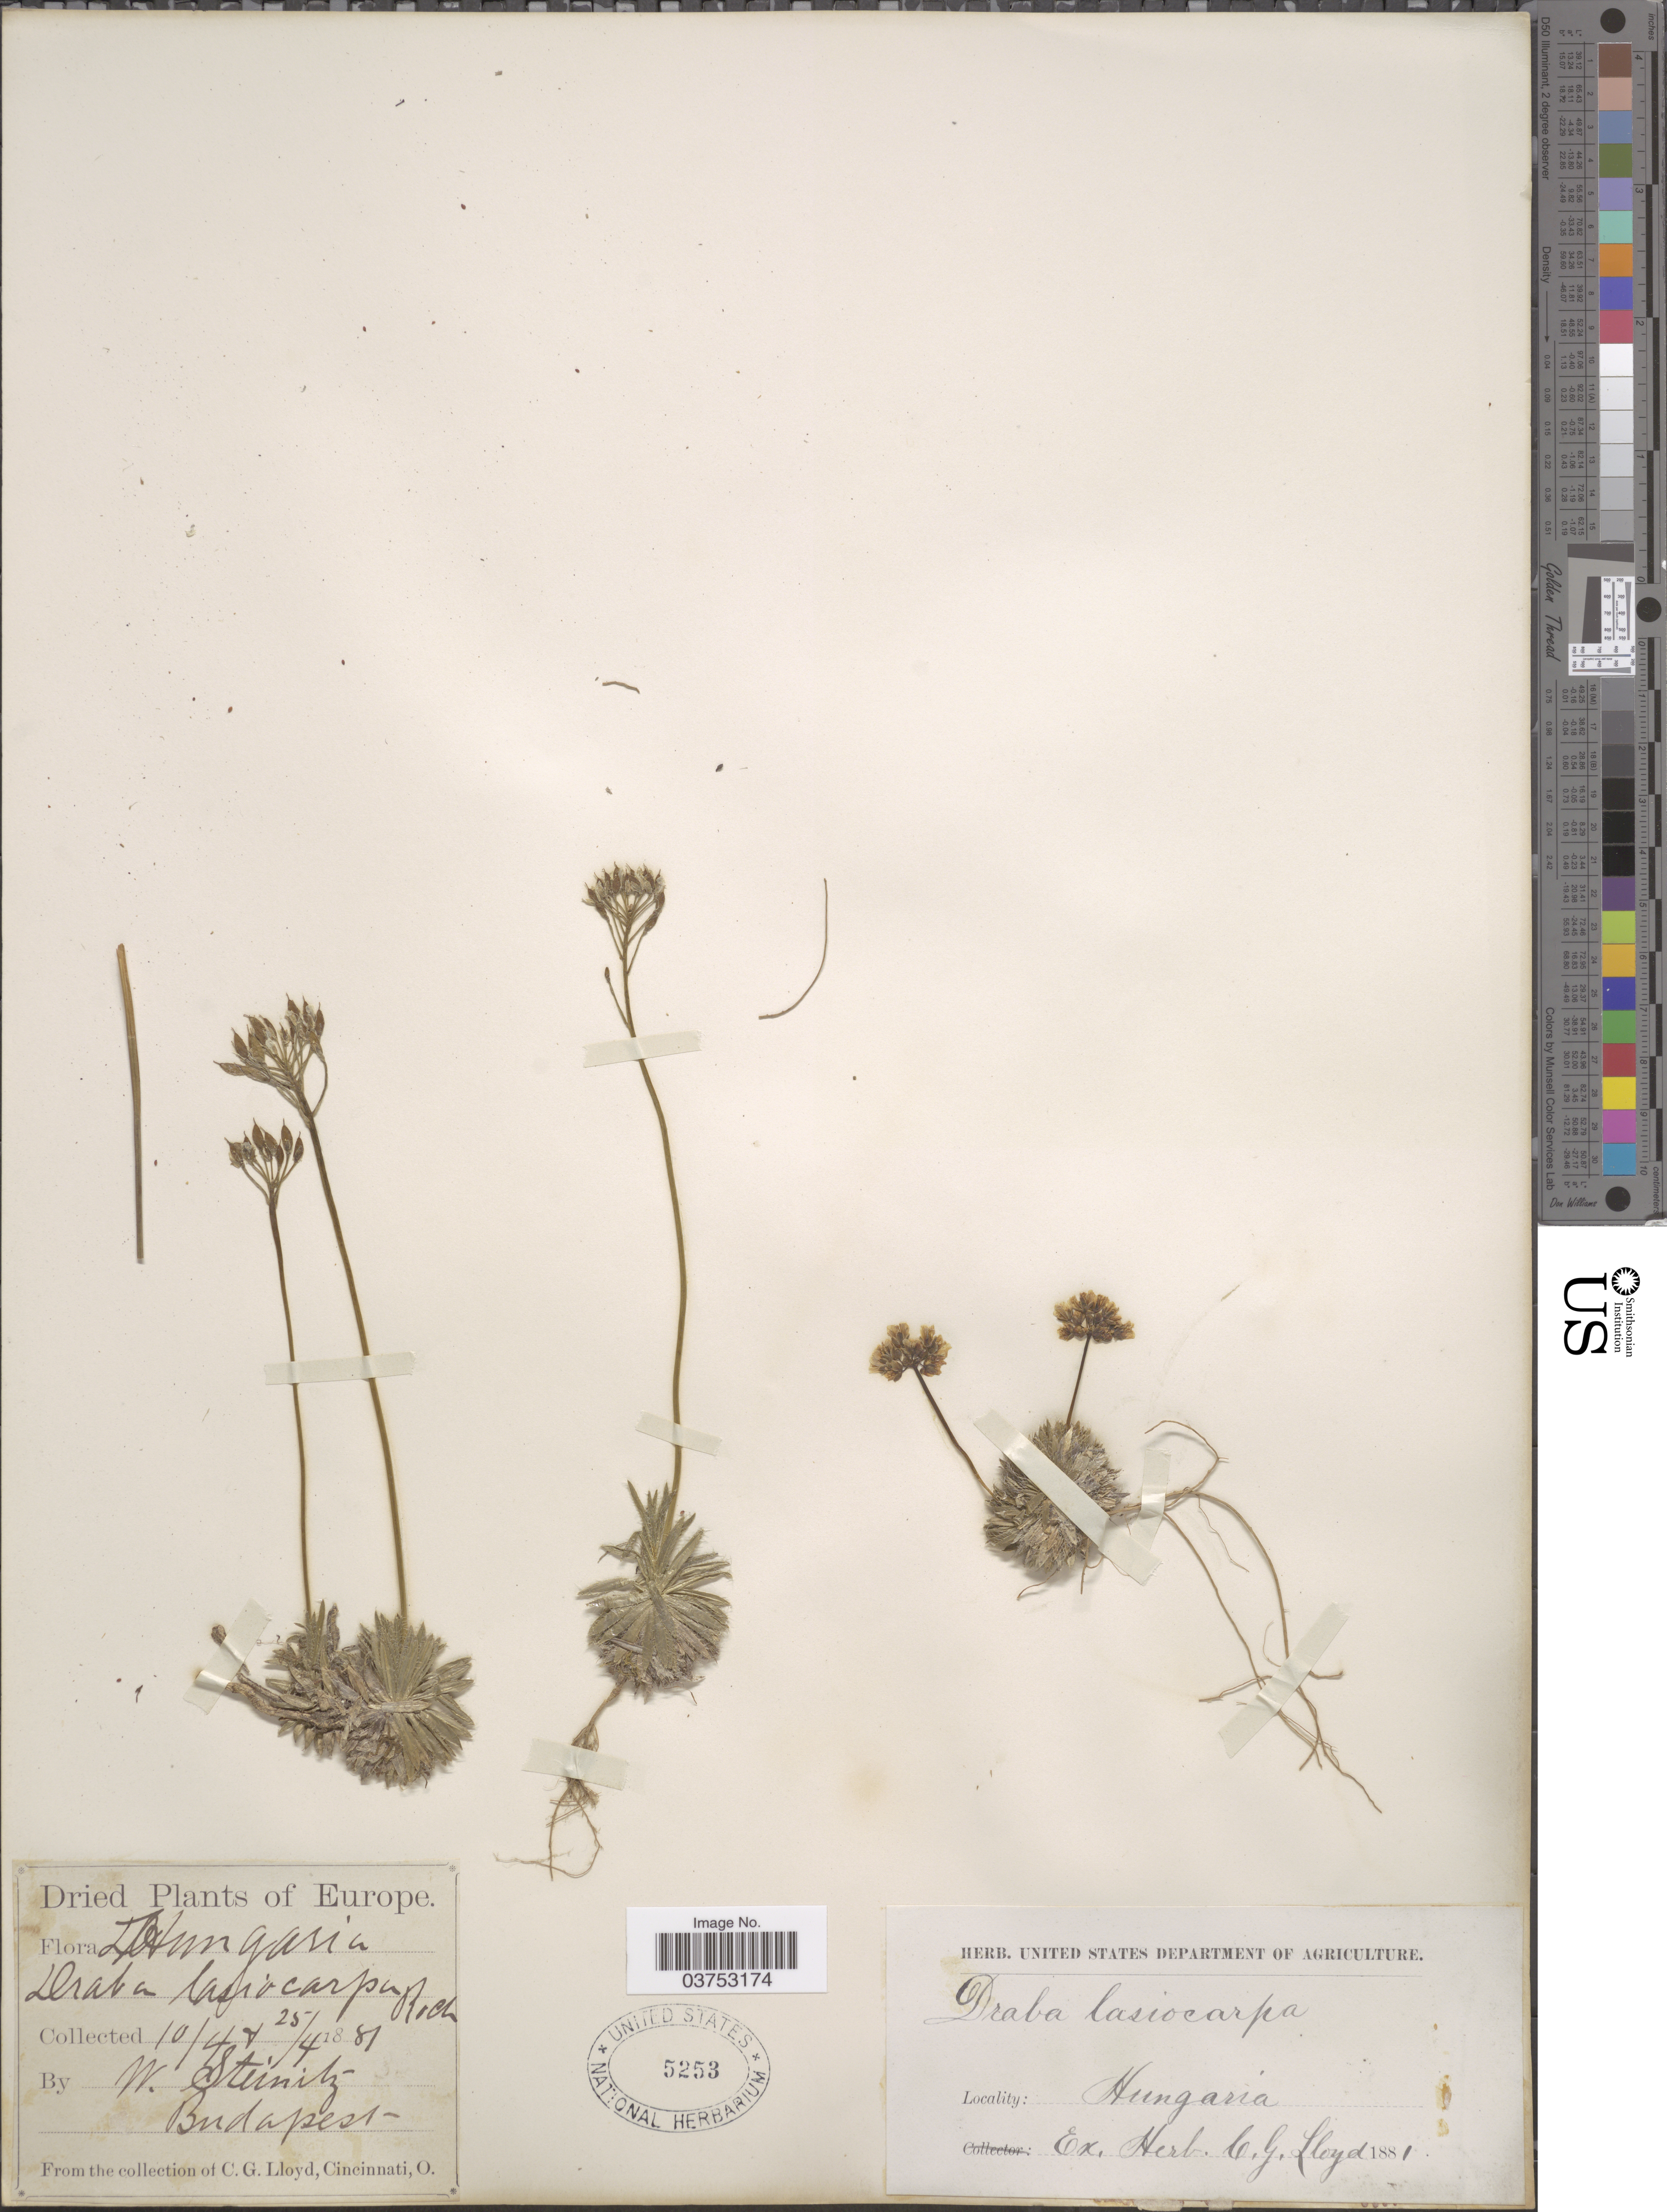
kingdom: Plantae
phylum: Tracheophyta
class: Magnoliopsida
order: Brassicales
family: Brassicaceae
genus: Draba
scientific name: Draba lasiocarpa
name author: Rochel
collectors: W. Steinitz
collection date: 1881-04-10/1881-04-25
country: Hungary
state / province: Budapest, Capital District of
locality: Hungaria.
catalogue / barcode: US 5253